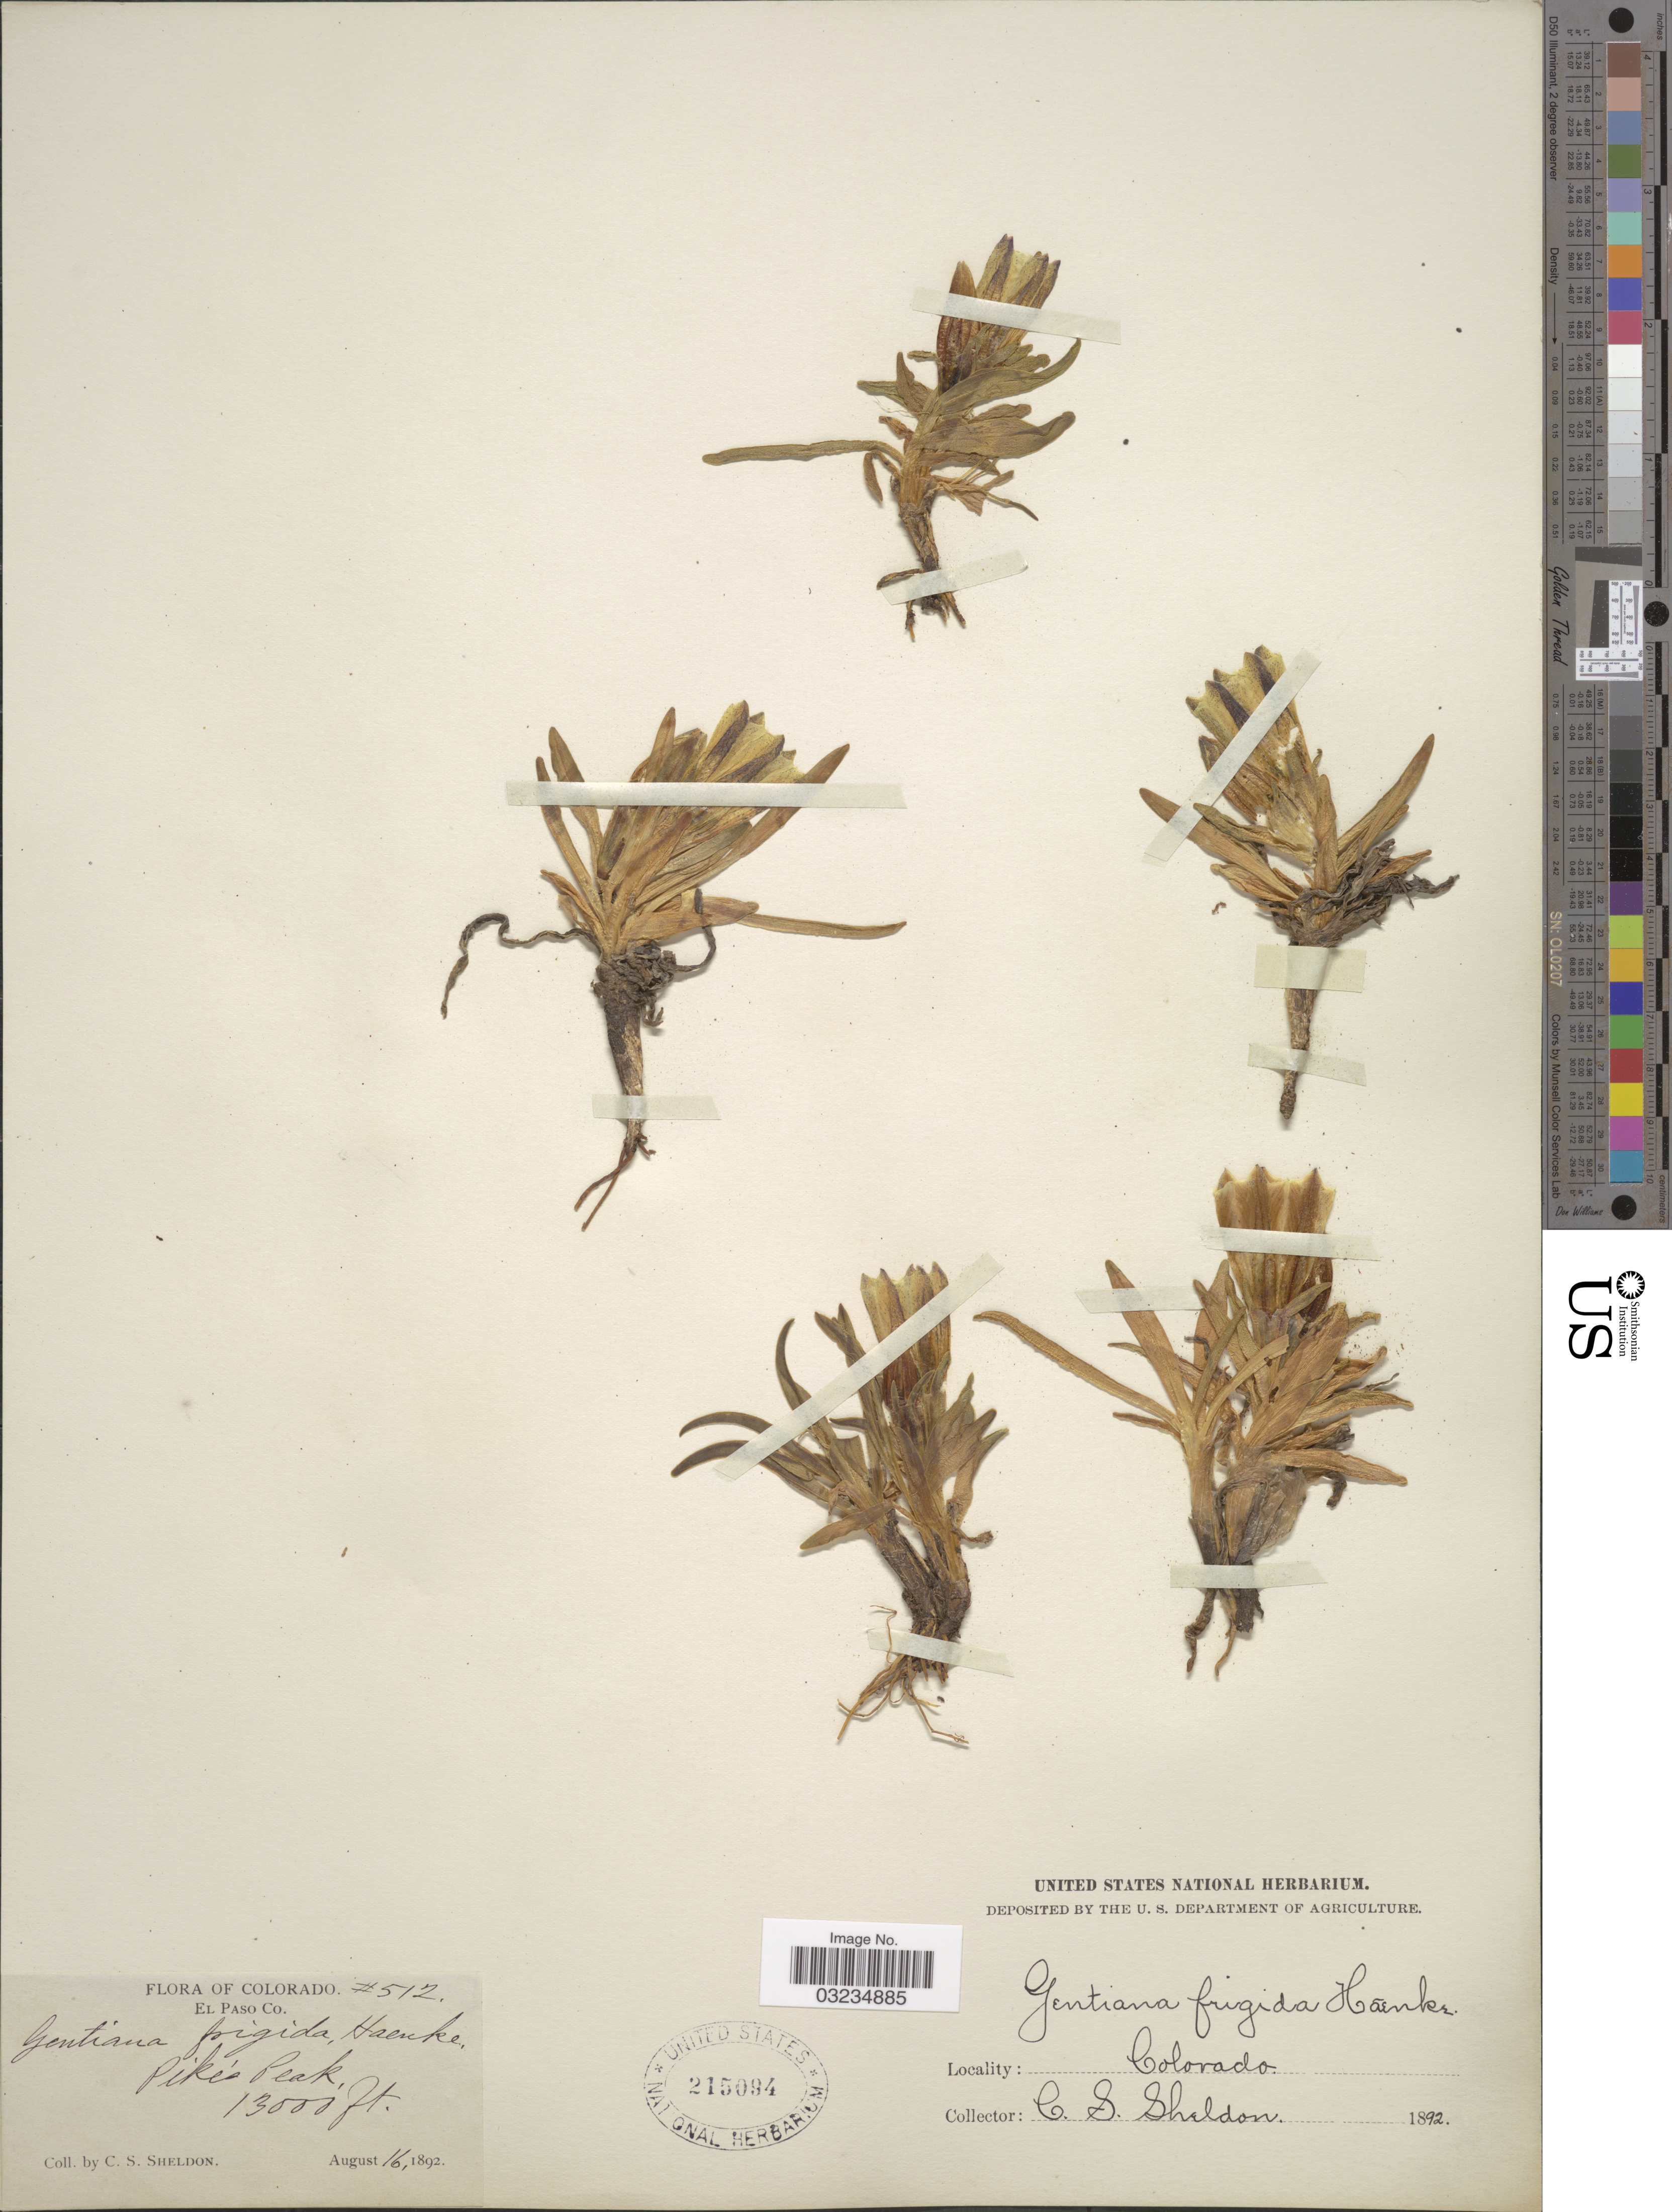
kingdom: Plantae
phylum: Tracheophyta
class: Magnoliopsida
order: Gentianales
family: Gentianaceae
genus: Gentiana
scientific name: Gentiana romanzovii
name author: Ledeb. ex Bunge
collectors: C. S. Sheldon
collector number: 512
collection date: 1892-08-16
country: United States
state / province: Colorado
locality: El Paso Co. Pike's Peak.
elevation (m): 3962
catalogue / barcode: US 215094